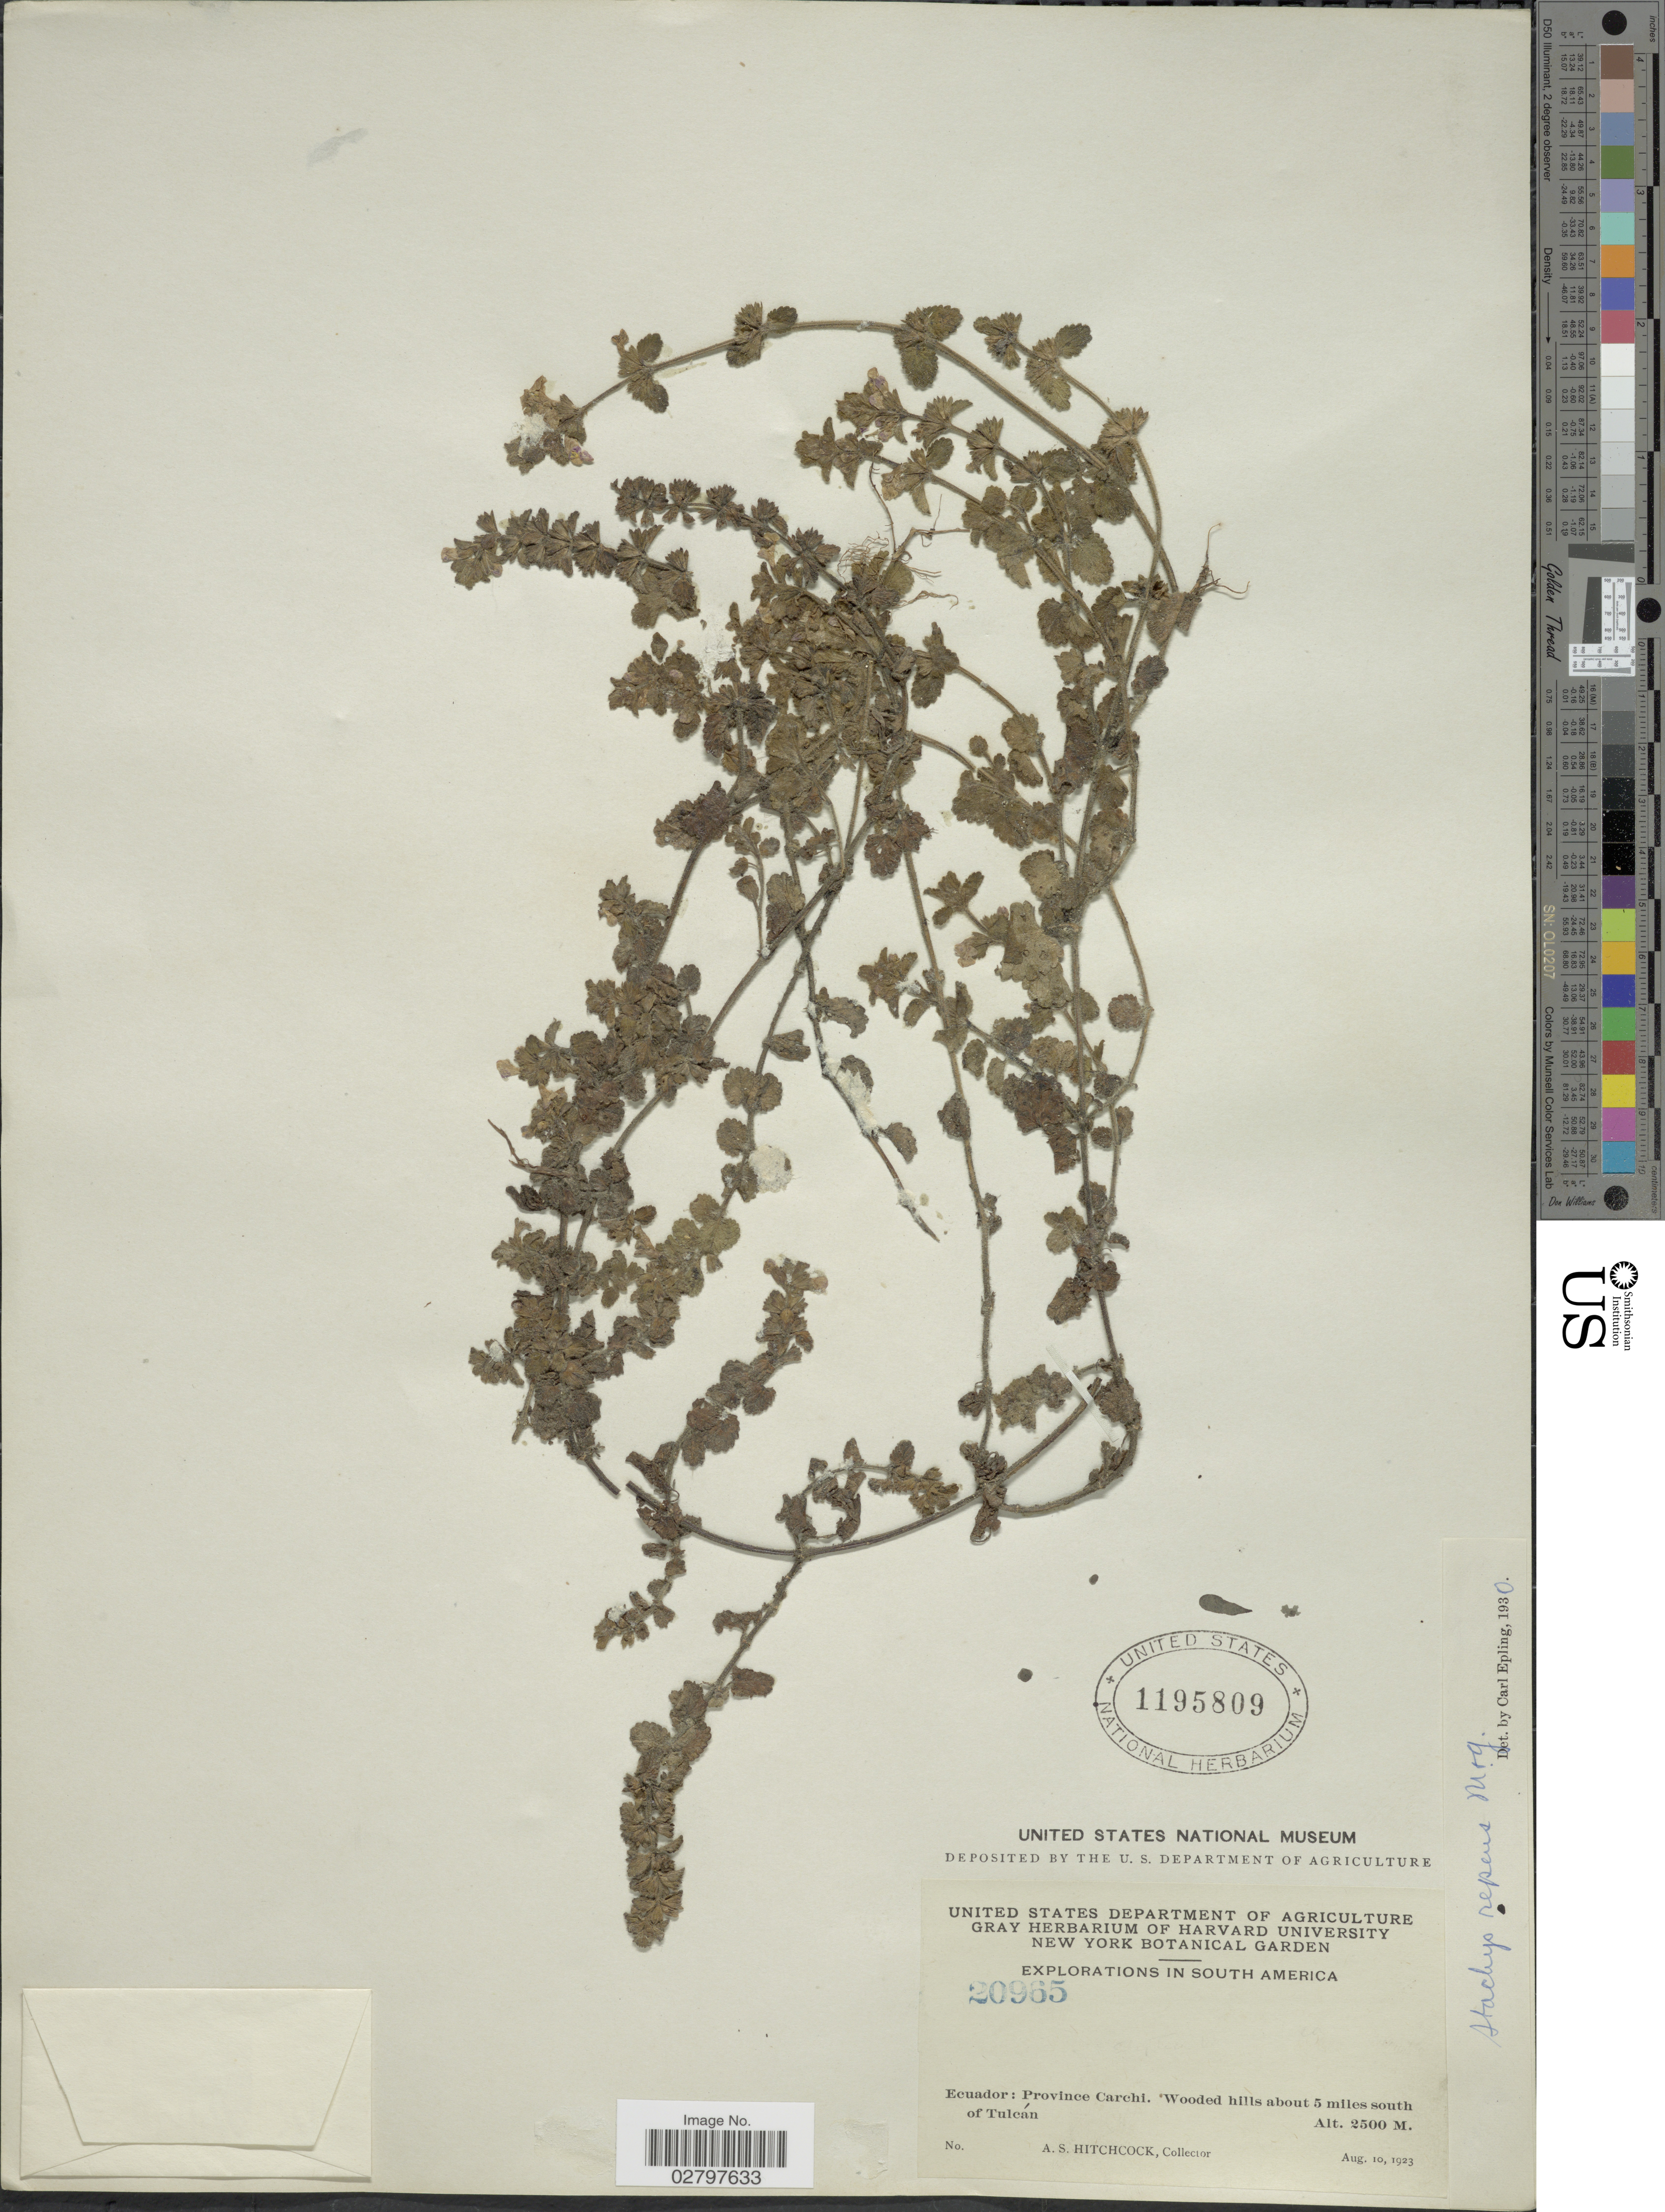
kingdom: Plantae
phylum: Tracheophyta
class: Magnoliopsida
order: Lamiales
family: Lamiaceae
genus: Stachys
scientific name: Stachys repens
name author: Schur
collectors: A. S. Hitchcock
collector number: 20965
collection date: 1923-08-10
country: Ecuador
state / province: Carchi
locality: Wooded hills about 5 miles south of Tulcán.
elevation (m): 2500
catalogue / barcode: US 1195809